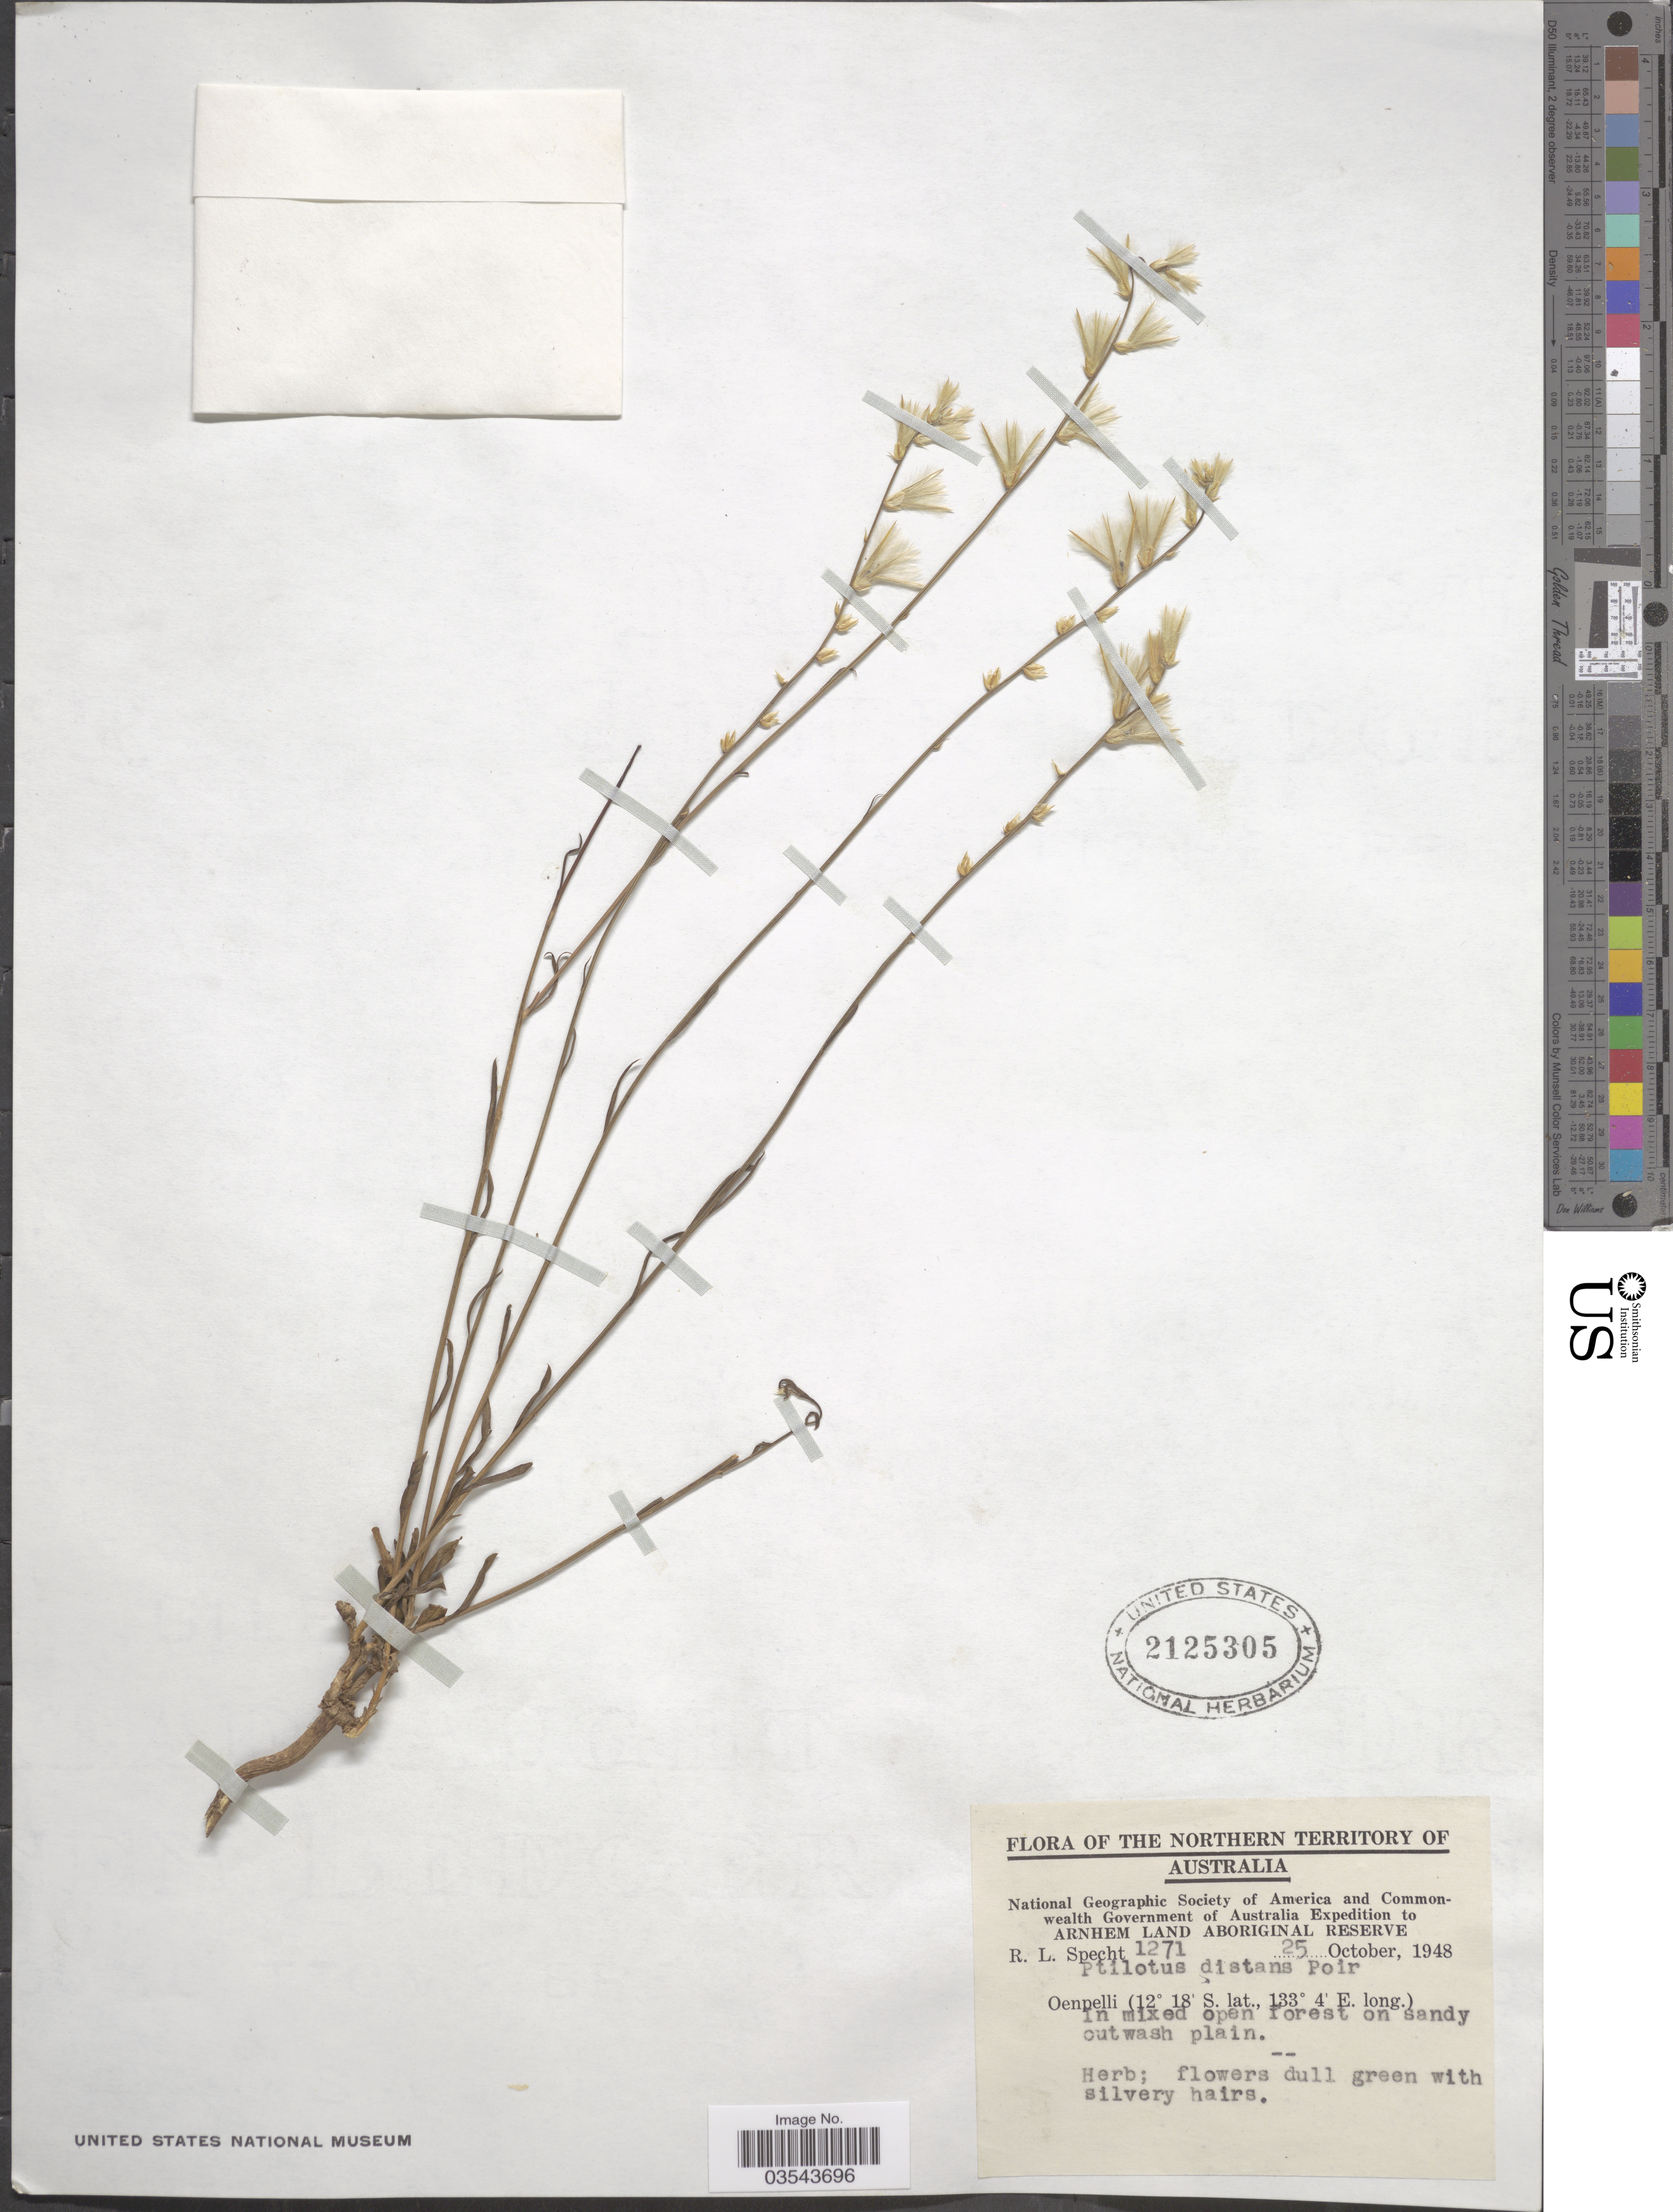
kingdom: Plantae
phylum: Tracheophyta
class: Magnoliopsida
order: Caryophyllales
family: Amaranthaceae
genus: Ptilotus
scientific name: Ptilotus distans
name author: Poir.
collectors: R. L. Specht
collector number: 1271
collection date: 1948-10-25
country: Australia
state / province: Northern Territory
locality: Arnhem Land Aboriginal Reserve. Oenpelli.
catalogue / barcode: US 2125305